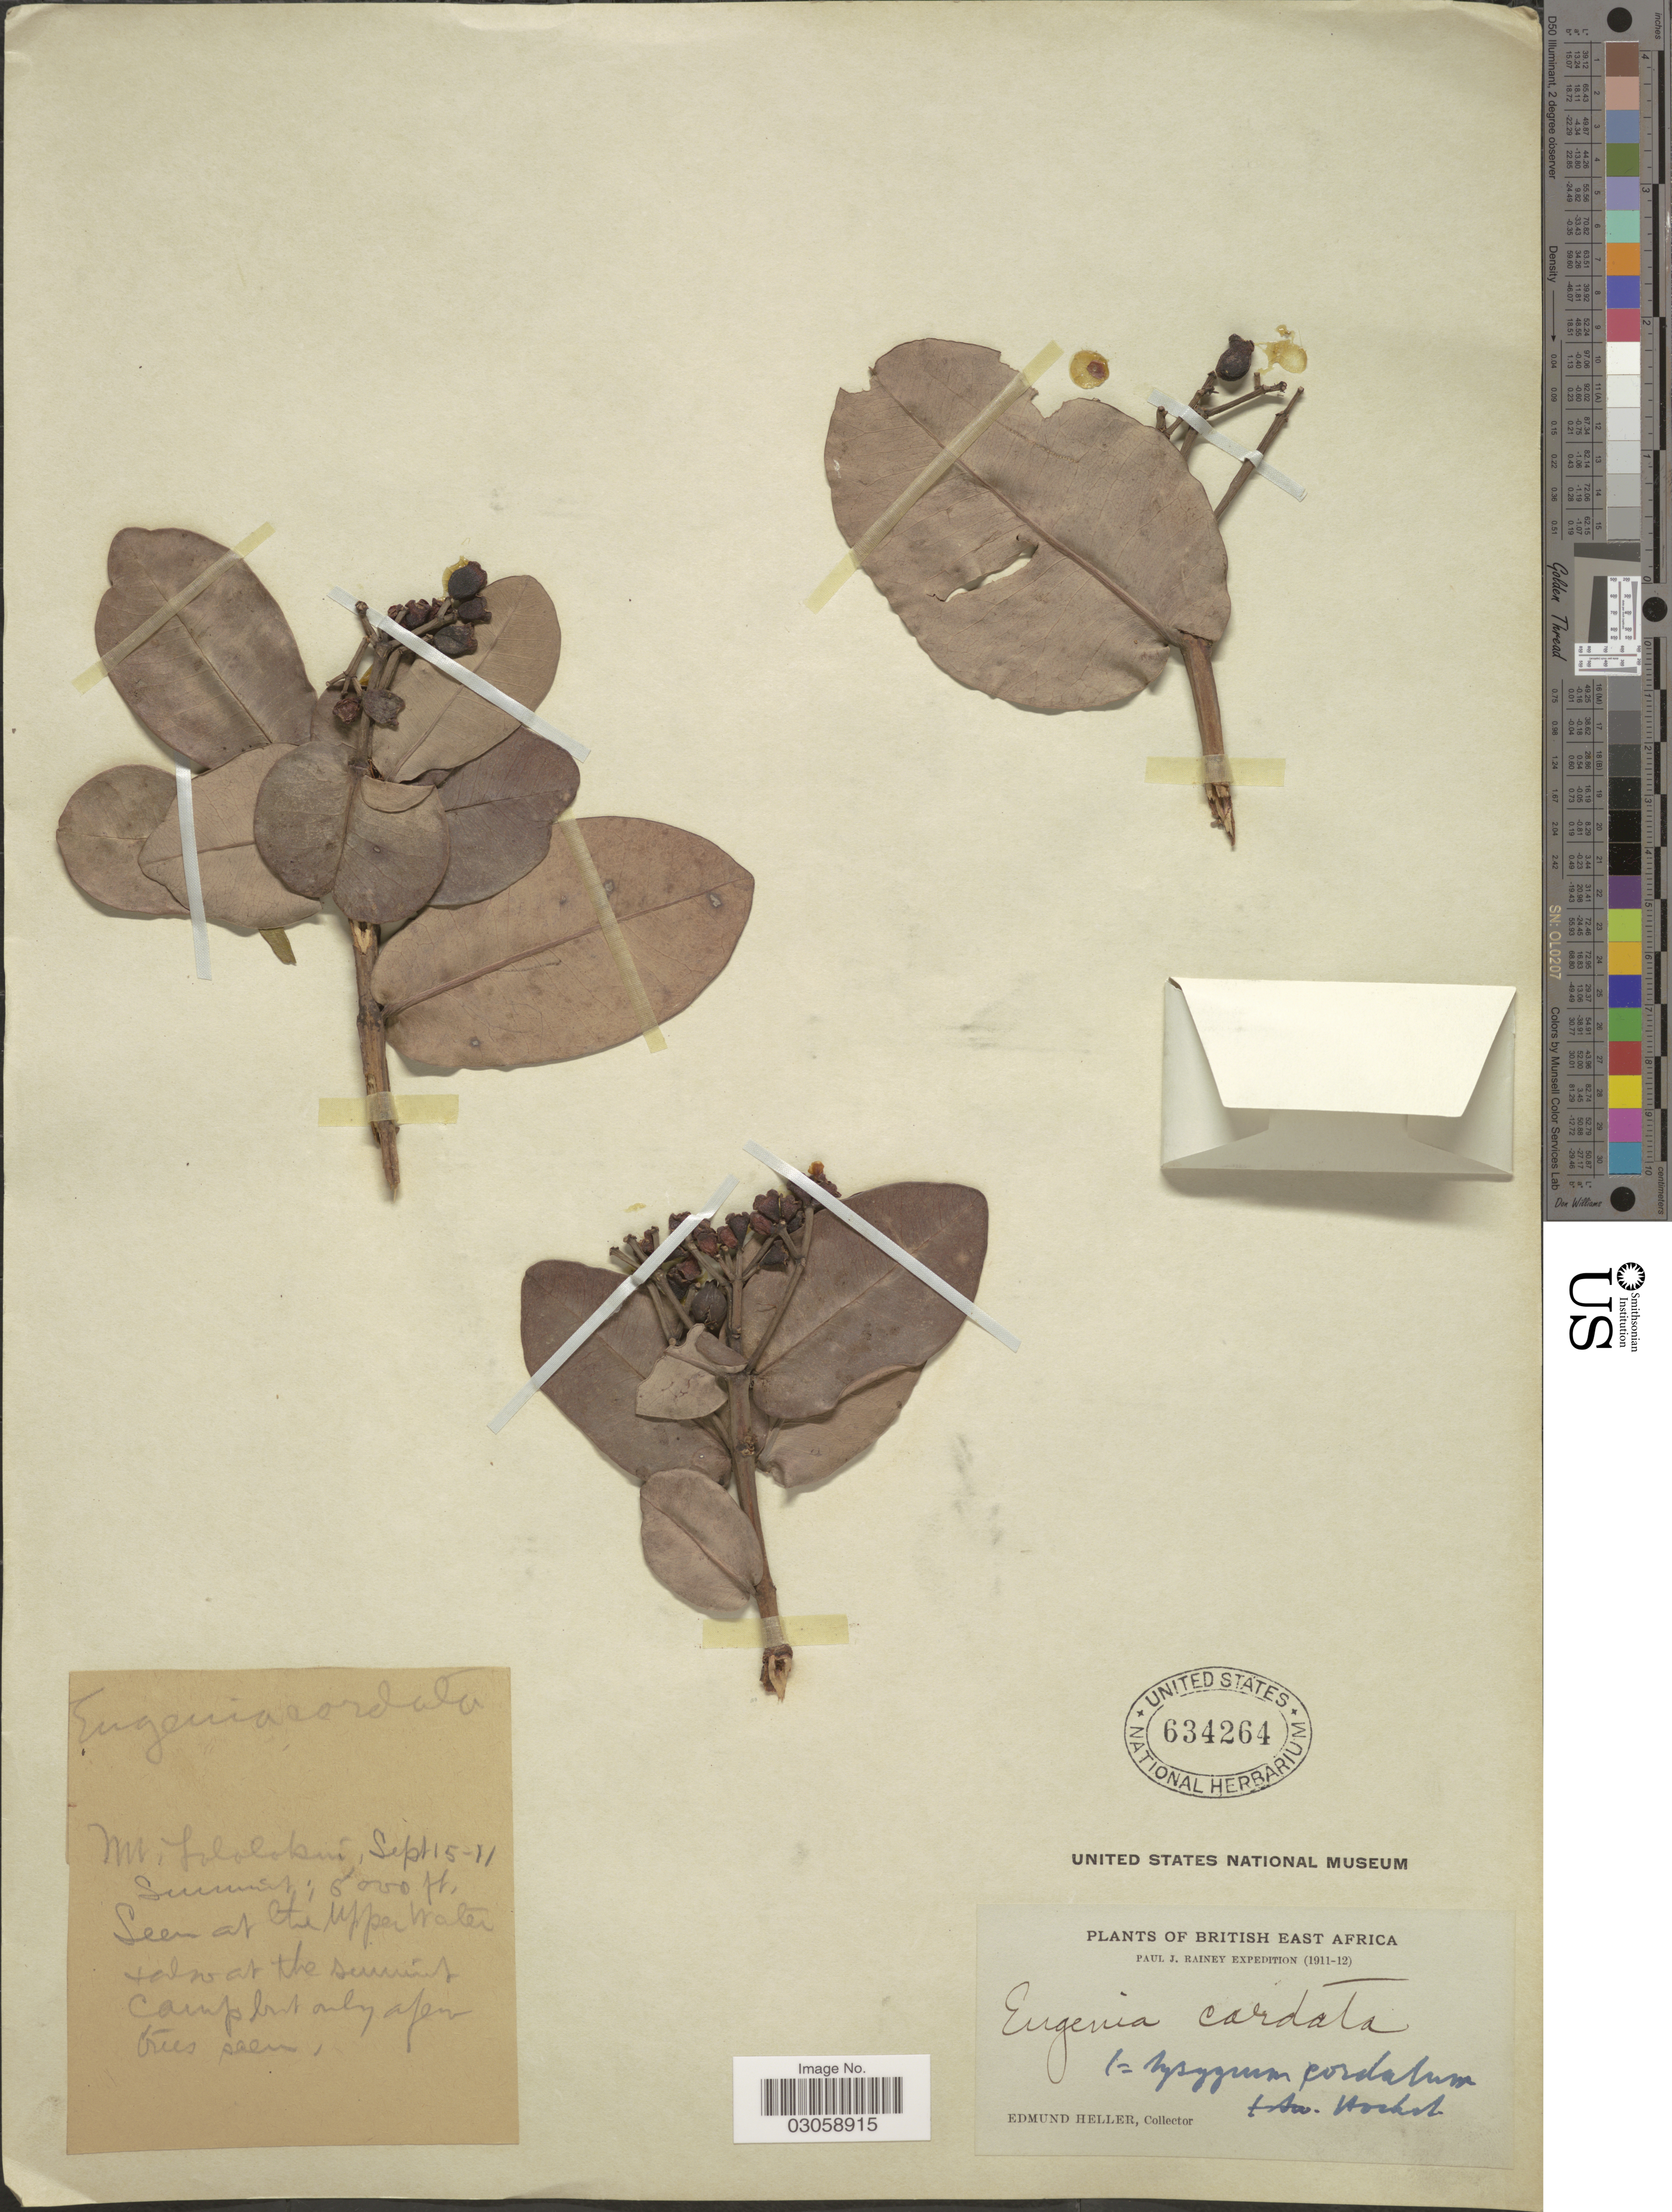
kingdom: Plantae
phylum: Tracheophyta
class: Magnoliopsida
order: Myrtales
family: Myrtaceae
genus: Syzygium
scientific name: Syzygium cordatum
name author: Hochst. ex Krauss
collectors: E. Heller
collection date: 1911-09-15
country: Kenya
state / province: Samburu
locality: British E. Africa: Mt. Lololokui.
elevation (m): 1829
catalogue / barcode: US 634264